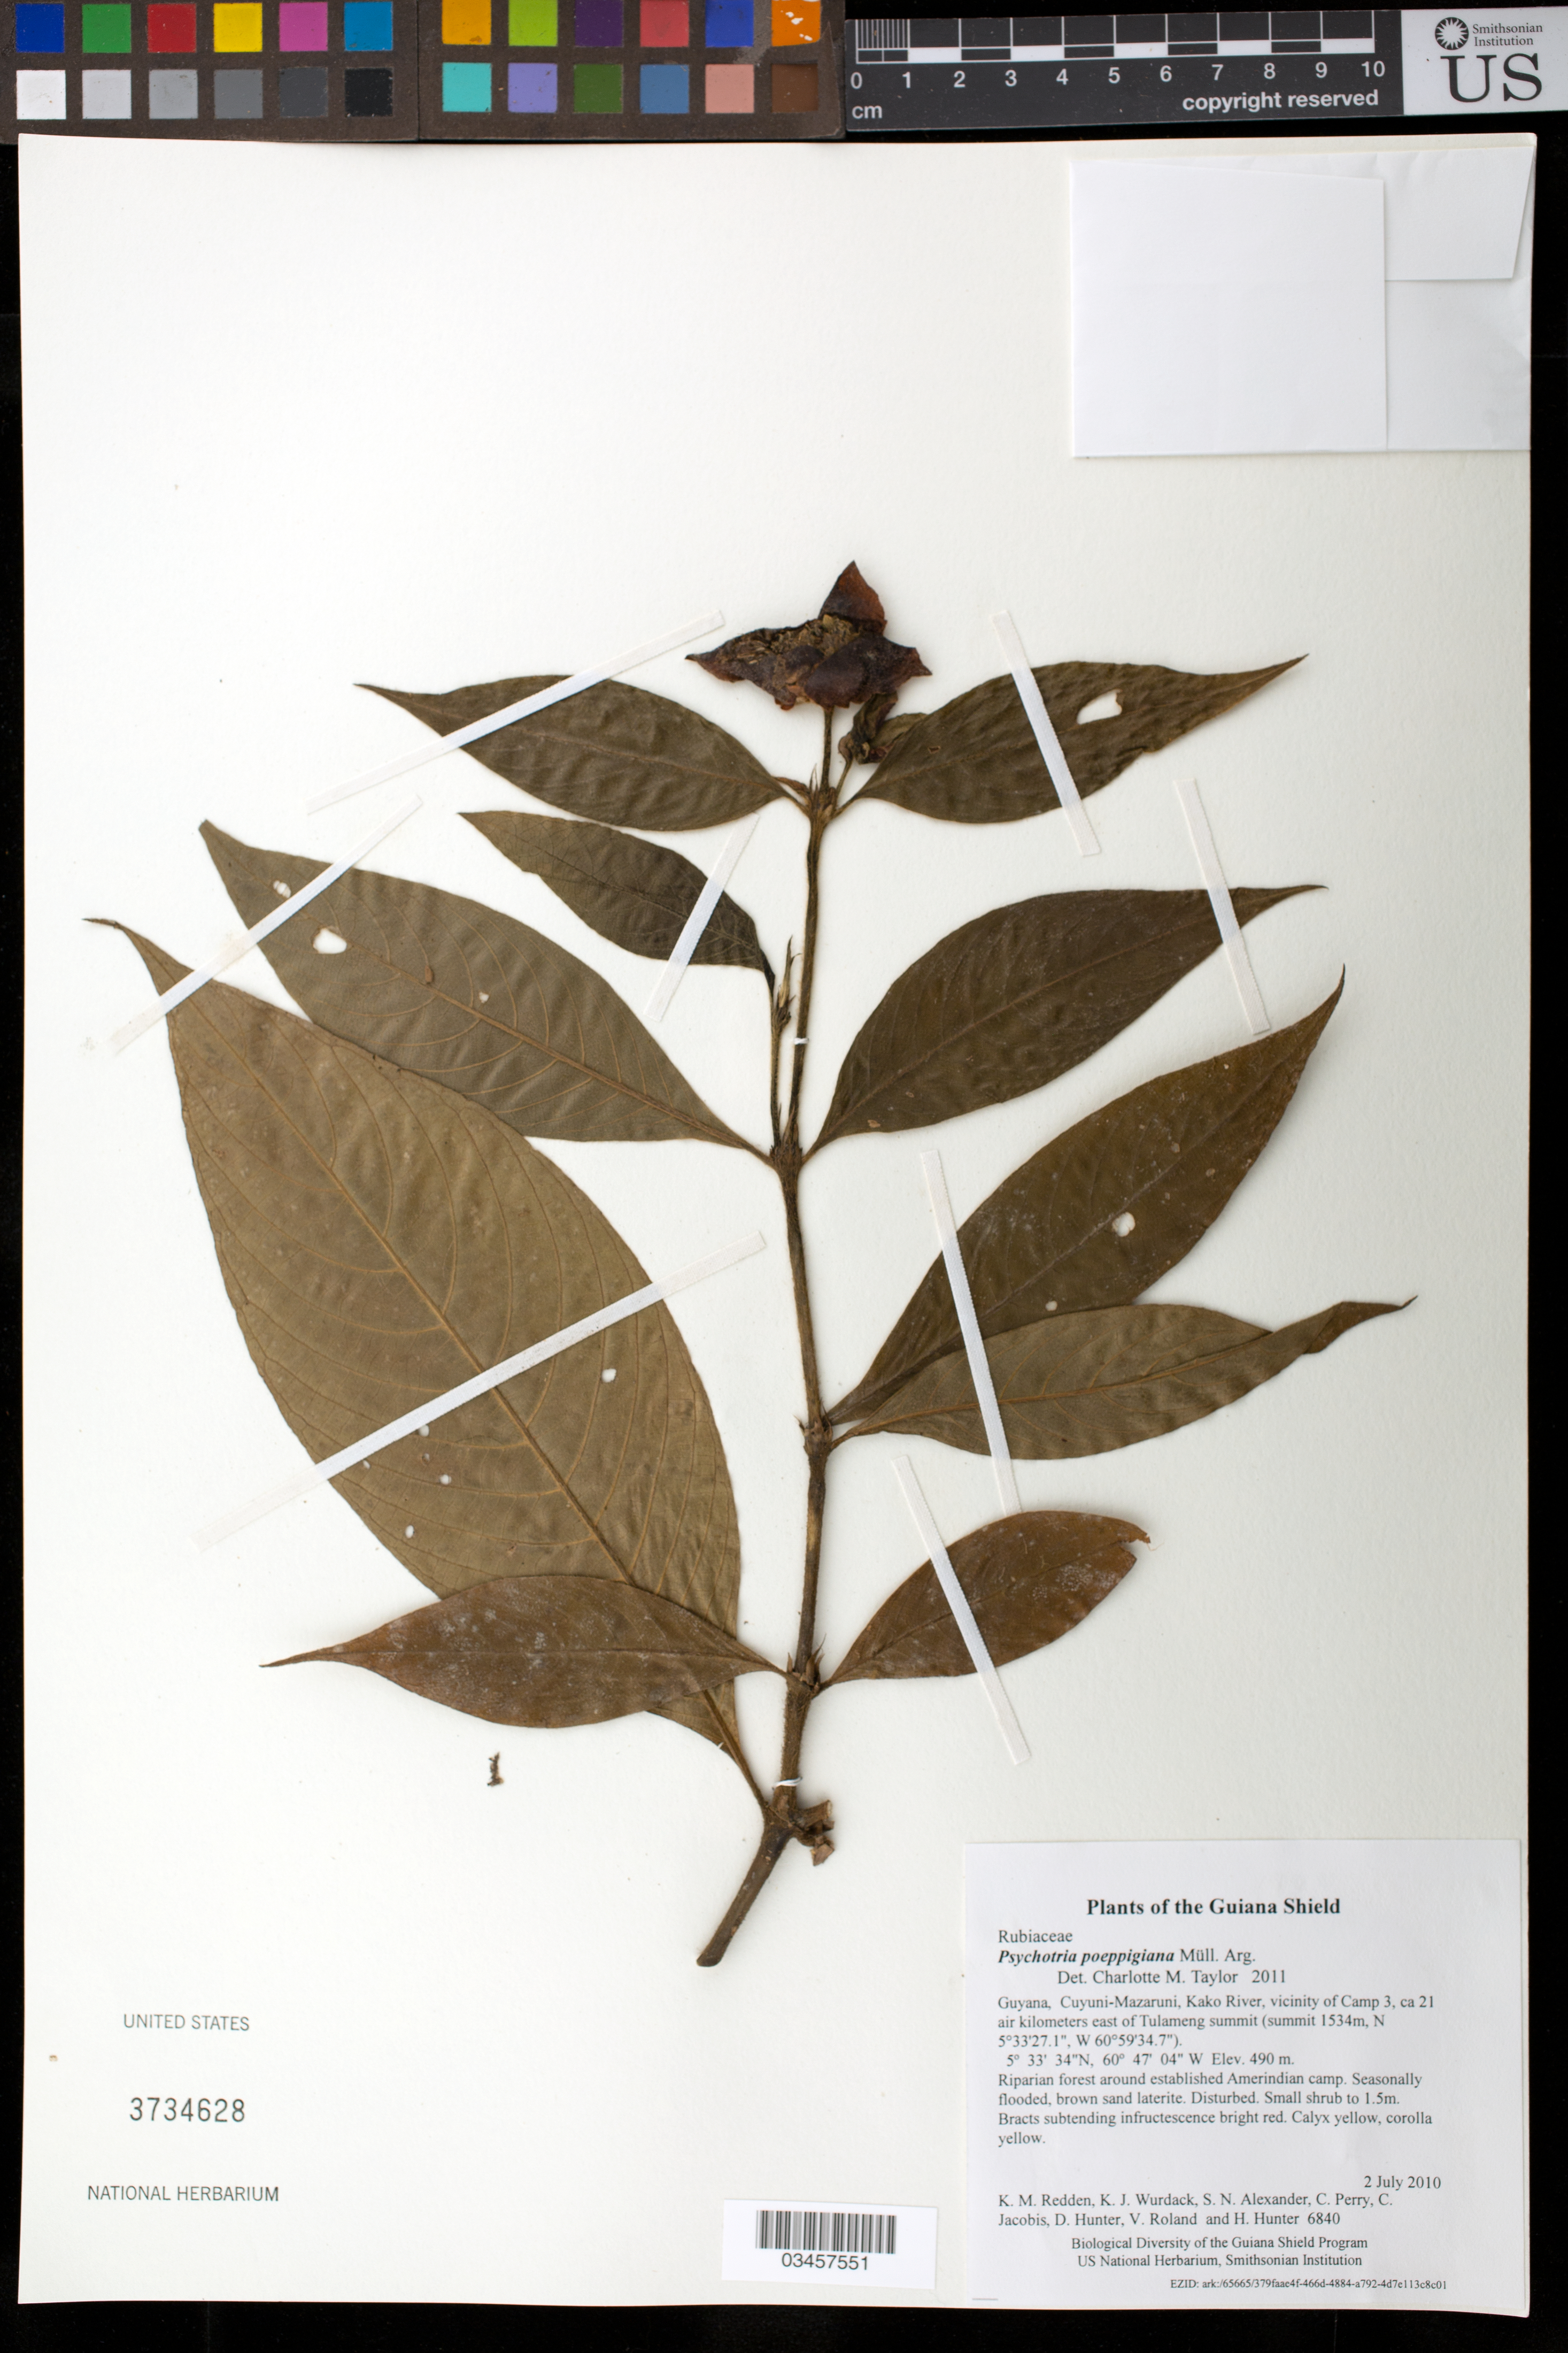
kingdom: Plantae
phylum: Tracheophyta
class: Magnoliopsida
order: Gentianales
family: Rubiaceae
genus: Palicourea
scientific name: Palicourea tomentosa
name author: (Aubl.) Borhidi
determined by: Kirkbride, J. H., Jr.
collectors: K. M. Redden, K. Wurdack, S. N. Alexander, C. Perry, C. Jacobis, D. Hunter, V. Roland & H. Hunter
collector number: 6840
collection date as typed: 2 July 2010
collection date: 2010-07-02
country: Guyana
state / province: Cuyuni-Mazaruni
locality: Kako River, vicinity of Camp 3, ca 21 air kilometers east of Tulameng summit (summit 1534m, N 5°33'27.1", W 60°59'34.7")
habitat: Riparian forest around established Amerindian camp. Seasonally flooded, brown sand laterite. Disturbed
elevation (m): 490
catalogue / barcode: US 3734628